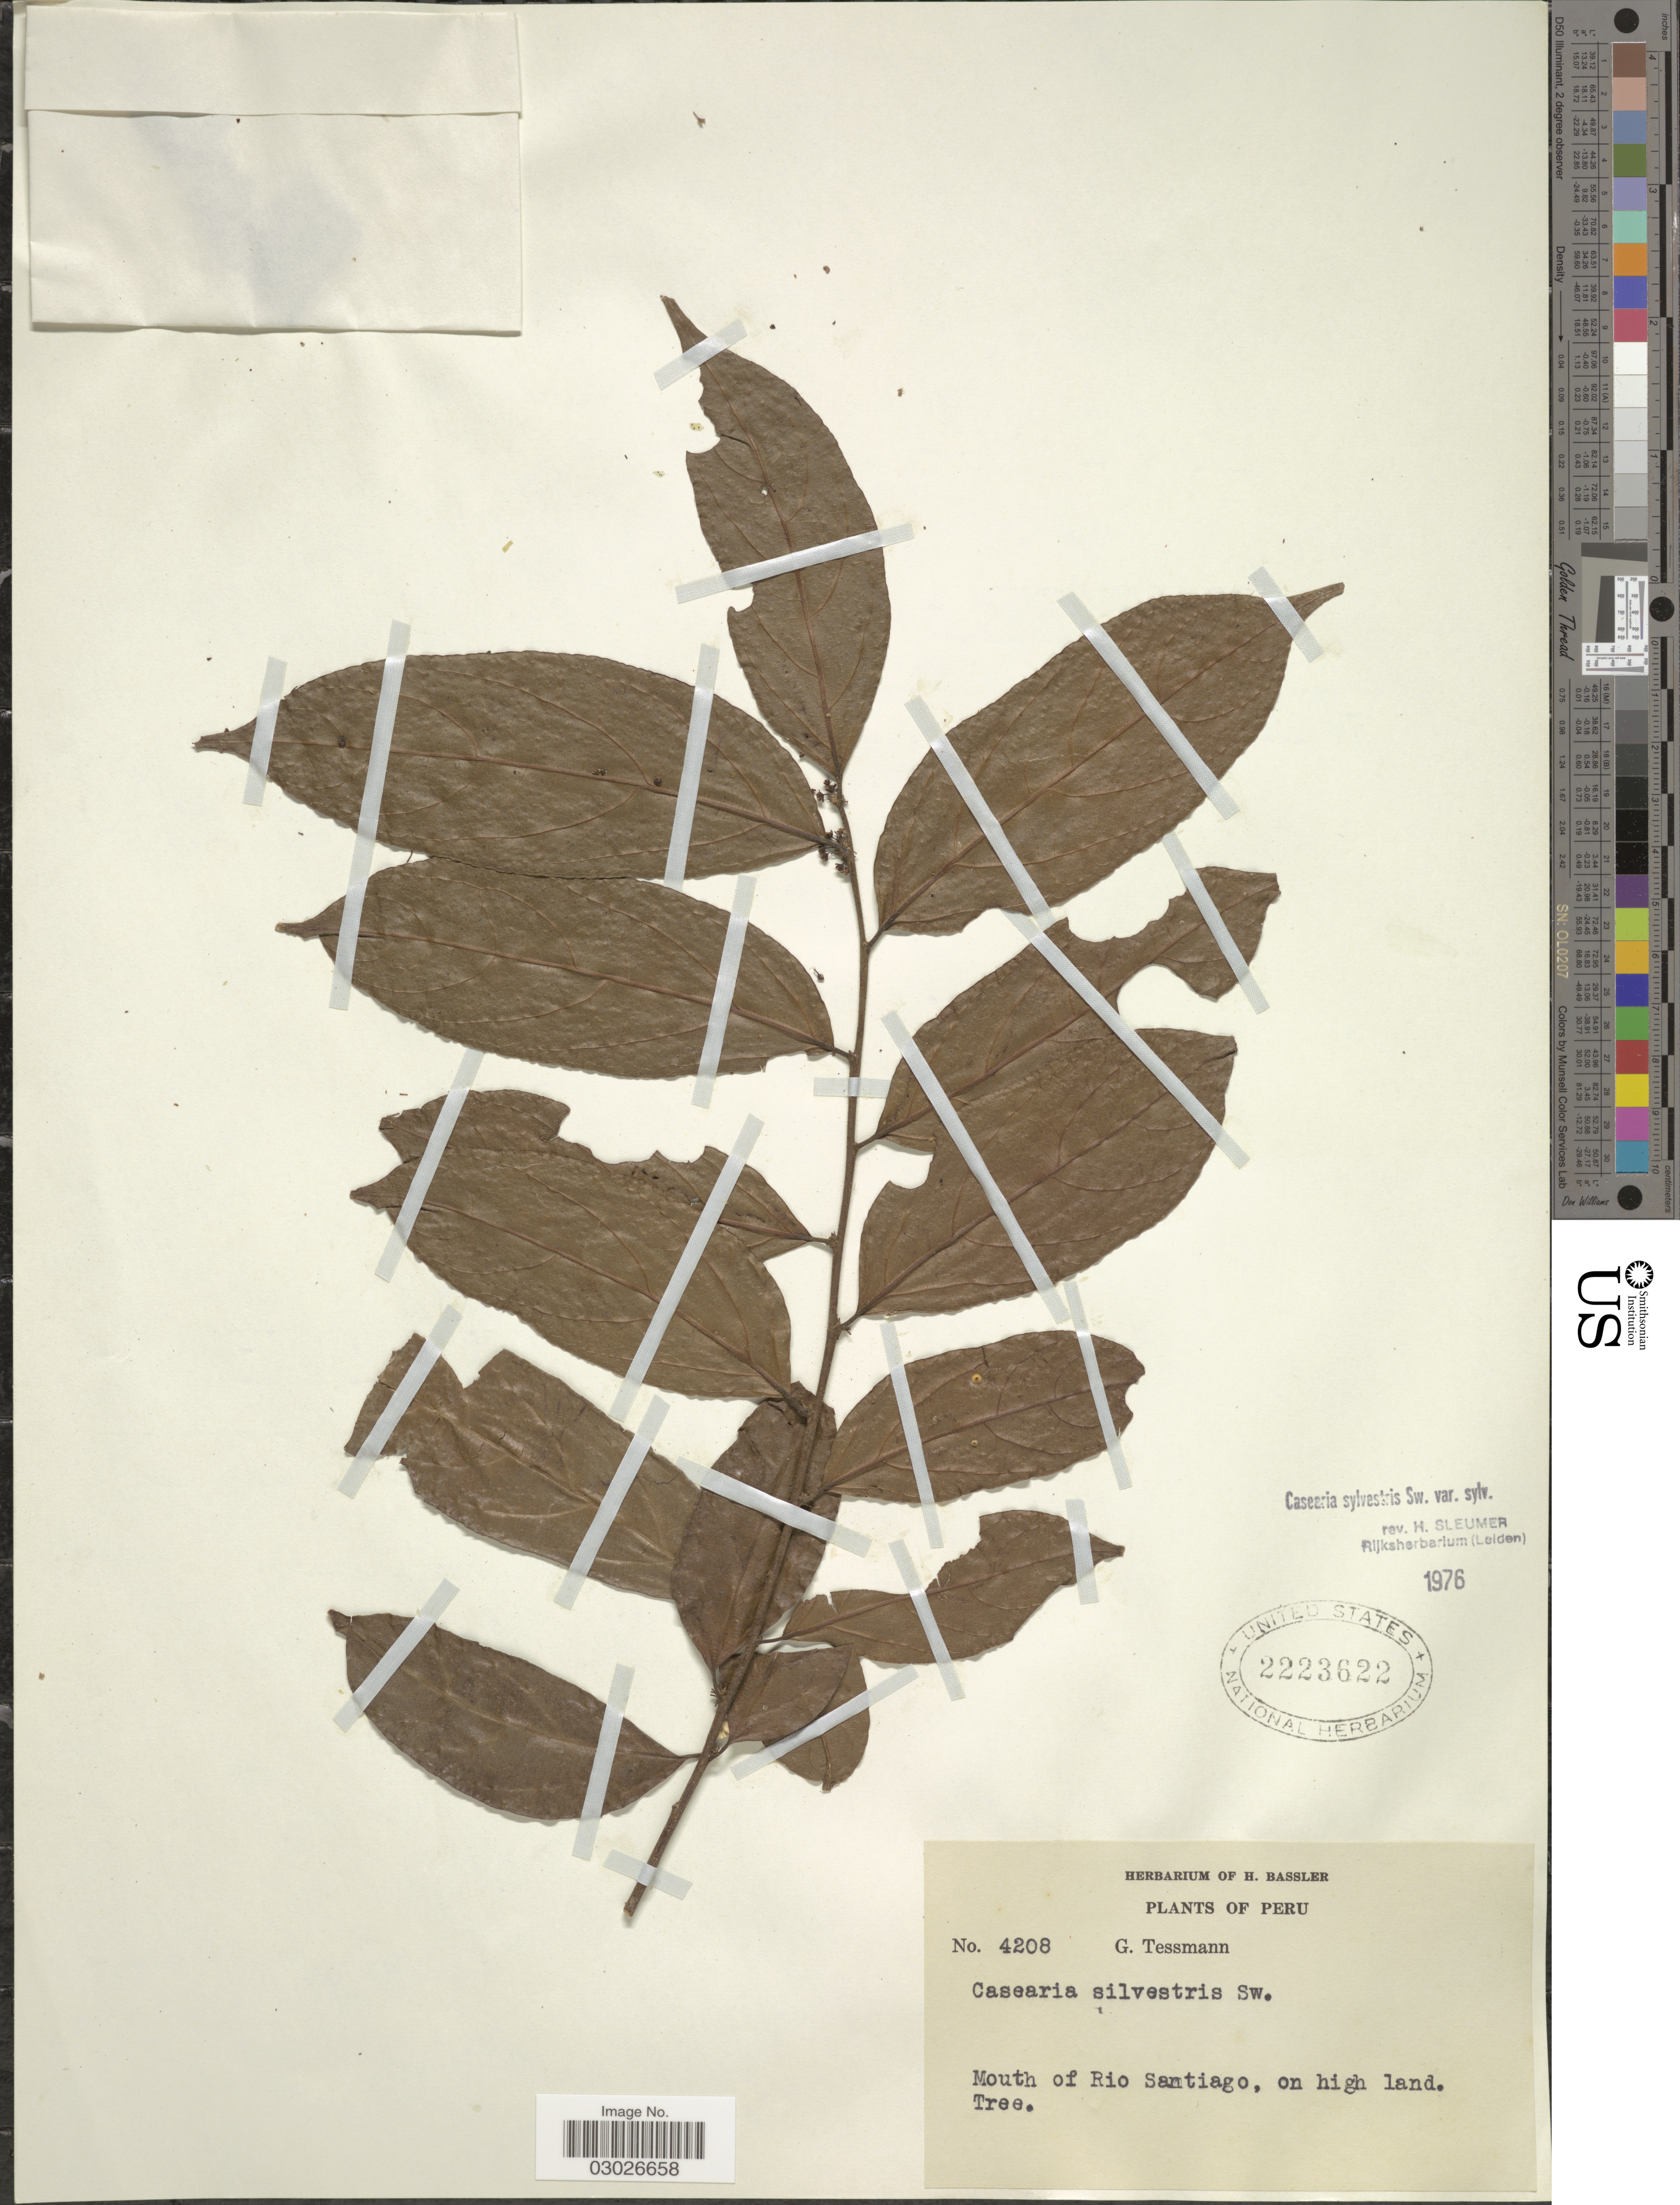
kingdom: Plantae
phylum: Tracheophyta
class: Magnoliopsida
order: Malpighiales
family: Salicaceae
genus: Casearia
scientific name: Casearia sylvestris var. sylvestris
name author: Sw.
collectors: G. Tessmann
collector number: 4208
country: Peru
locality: Mouth of Rio Santiago, on high land.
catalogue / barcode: US 2223622